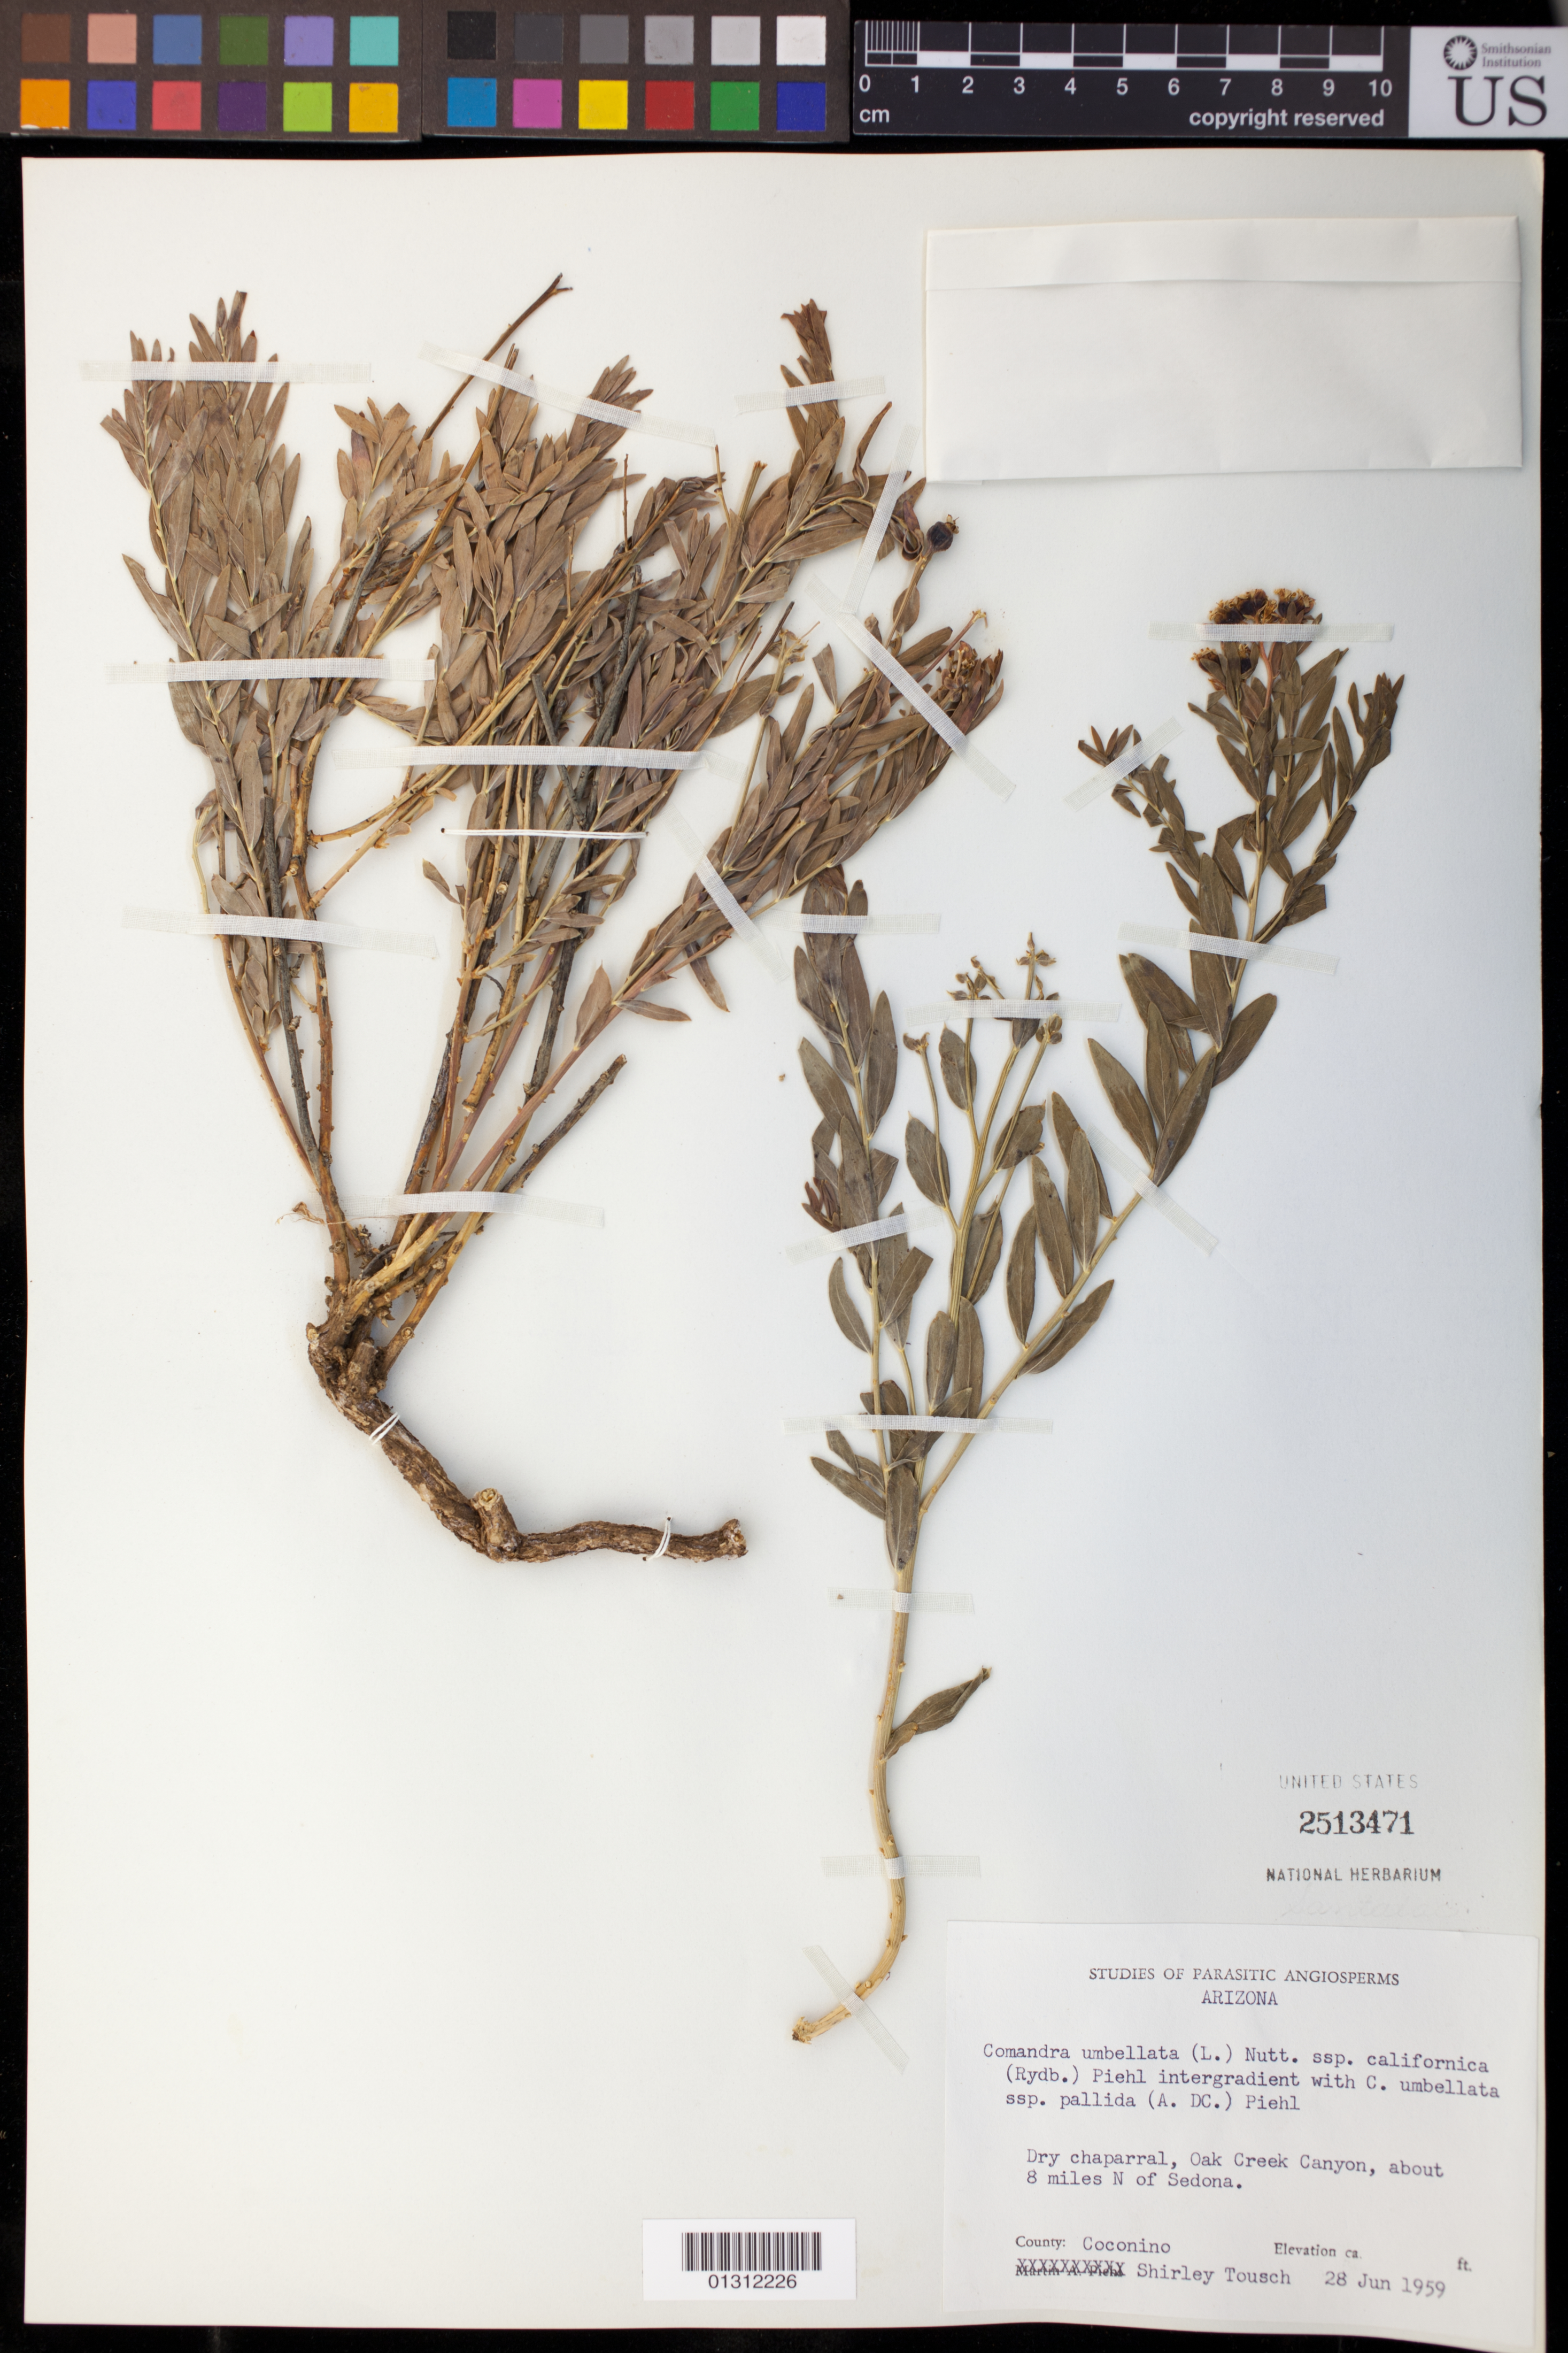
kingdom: Plantae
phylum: Tracheophyta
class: Magnoliopsida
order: Santalales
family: Comandraceae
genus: Comandra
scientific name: Comandra umbellata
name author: (L.) Nutt.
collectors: S. Tousch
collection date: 1959-06-28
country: United States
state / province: Arizona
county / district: Coconino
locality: Oak Creek Canyon, about 8 miles N of Sedona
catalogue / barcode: US 2513471